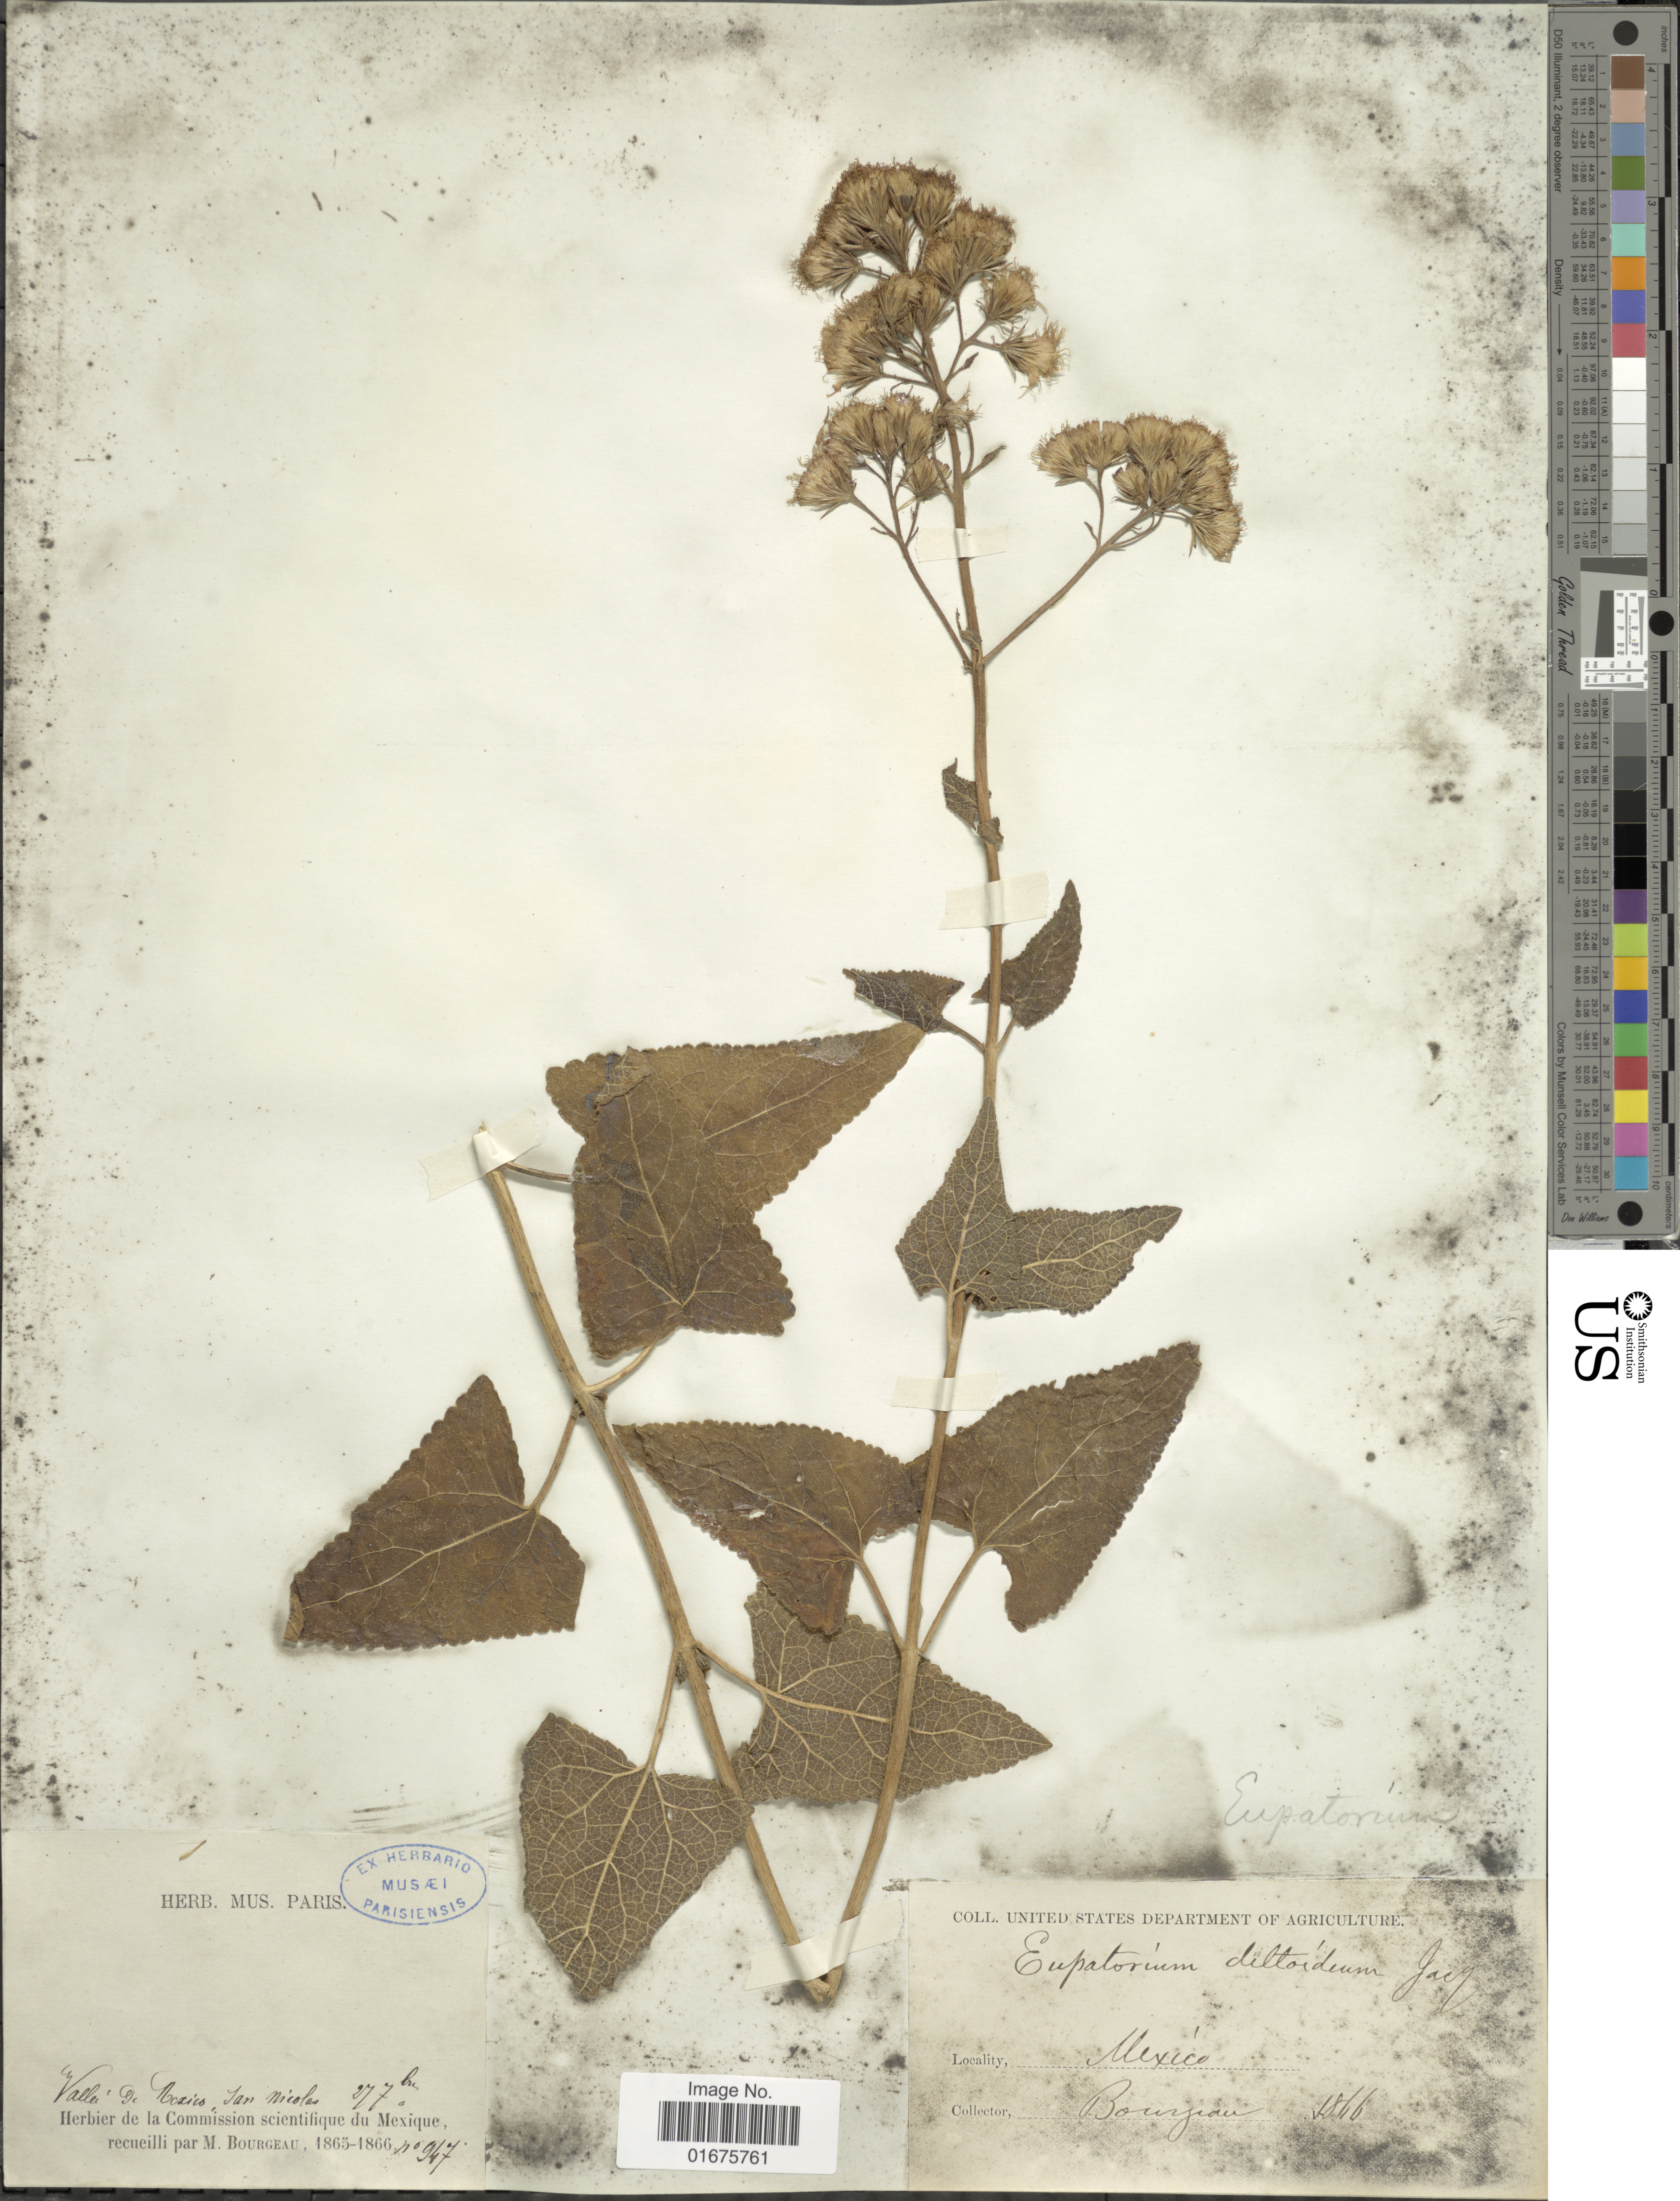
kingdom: Plantae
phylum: Tracheophyta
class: Magnoliopsida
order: Asterales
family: Asteraceae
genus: Ageratina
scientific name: Ageratina deltoidea (Jacq.) H. Rob. & R.M. King, ined.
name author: (Jacq.) H. Rob. & R.M. King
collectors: M. Bourgeau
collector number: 947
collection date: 1865-11-27/1866-11-27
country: Mexico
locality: Valle De Mexico, San Nicolas